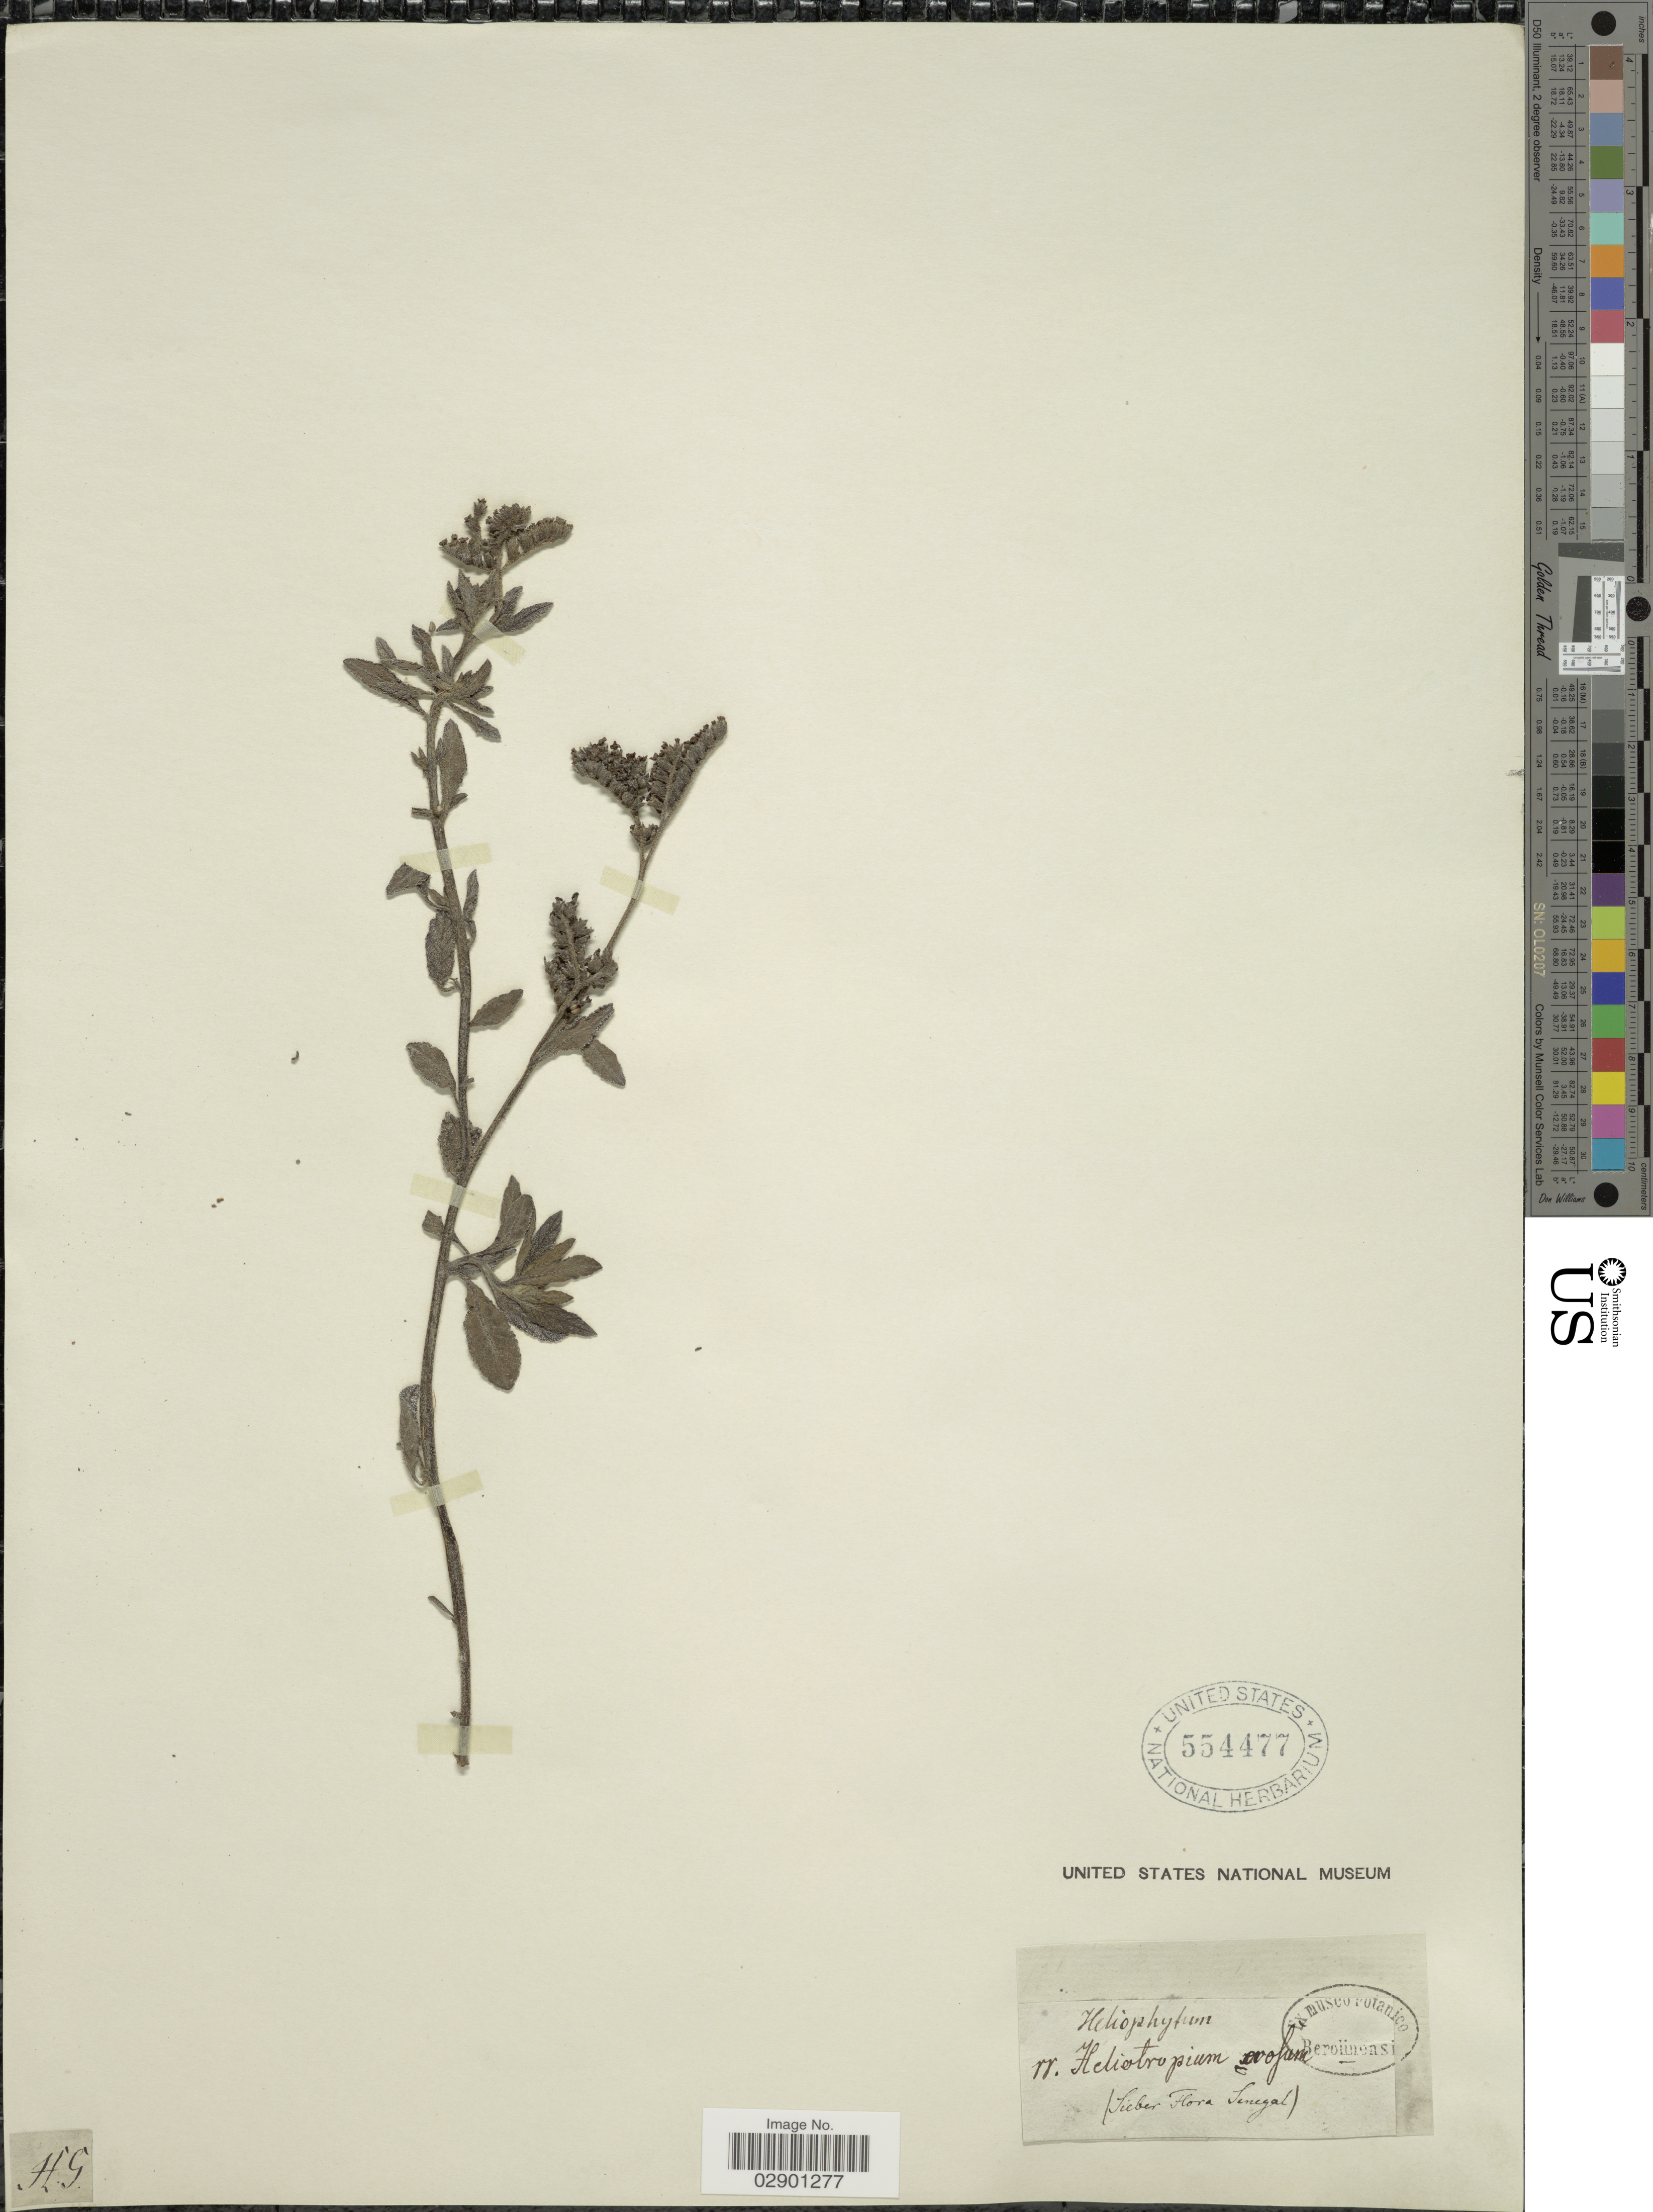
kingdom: Plantae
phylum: Tracheophyta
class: Magnoliopsida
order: Boraginales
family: Heliotropiaceae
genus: Heliotropium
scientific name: Heliotropium erosum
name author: Lehm.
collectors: -- Sieber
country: Senegal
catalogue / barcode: US 554477